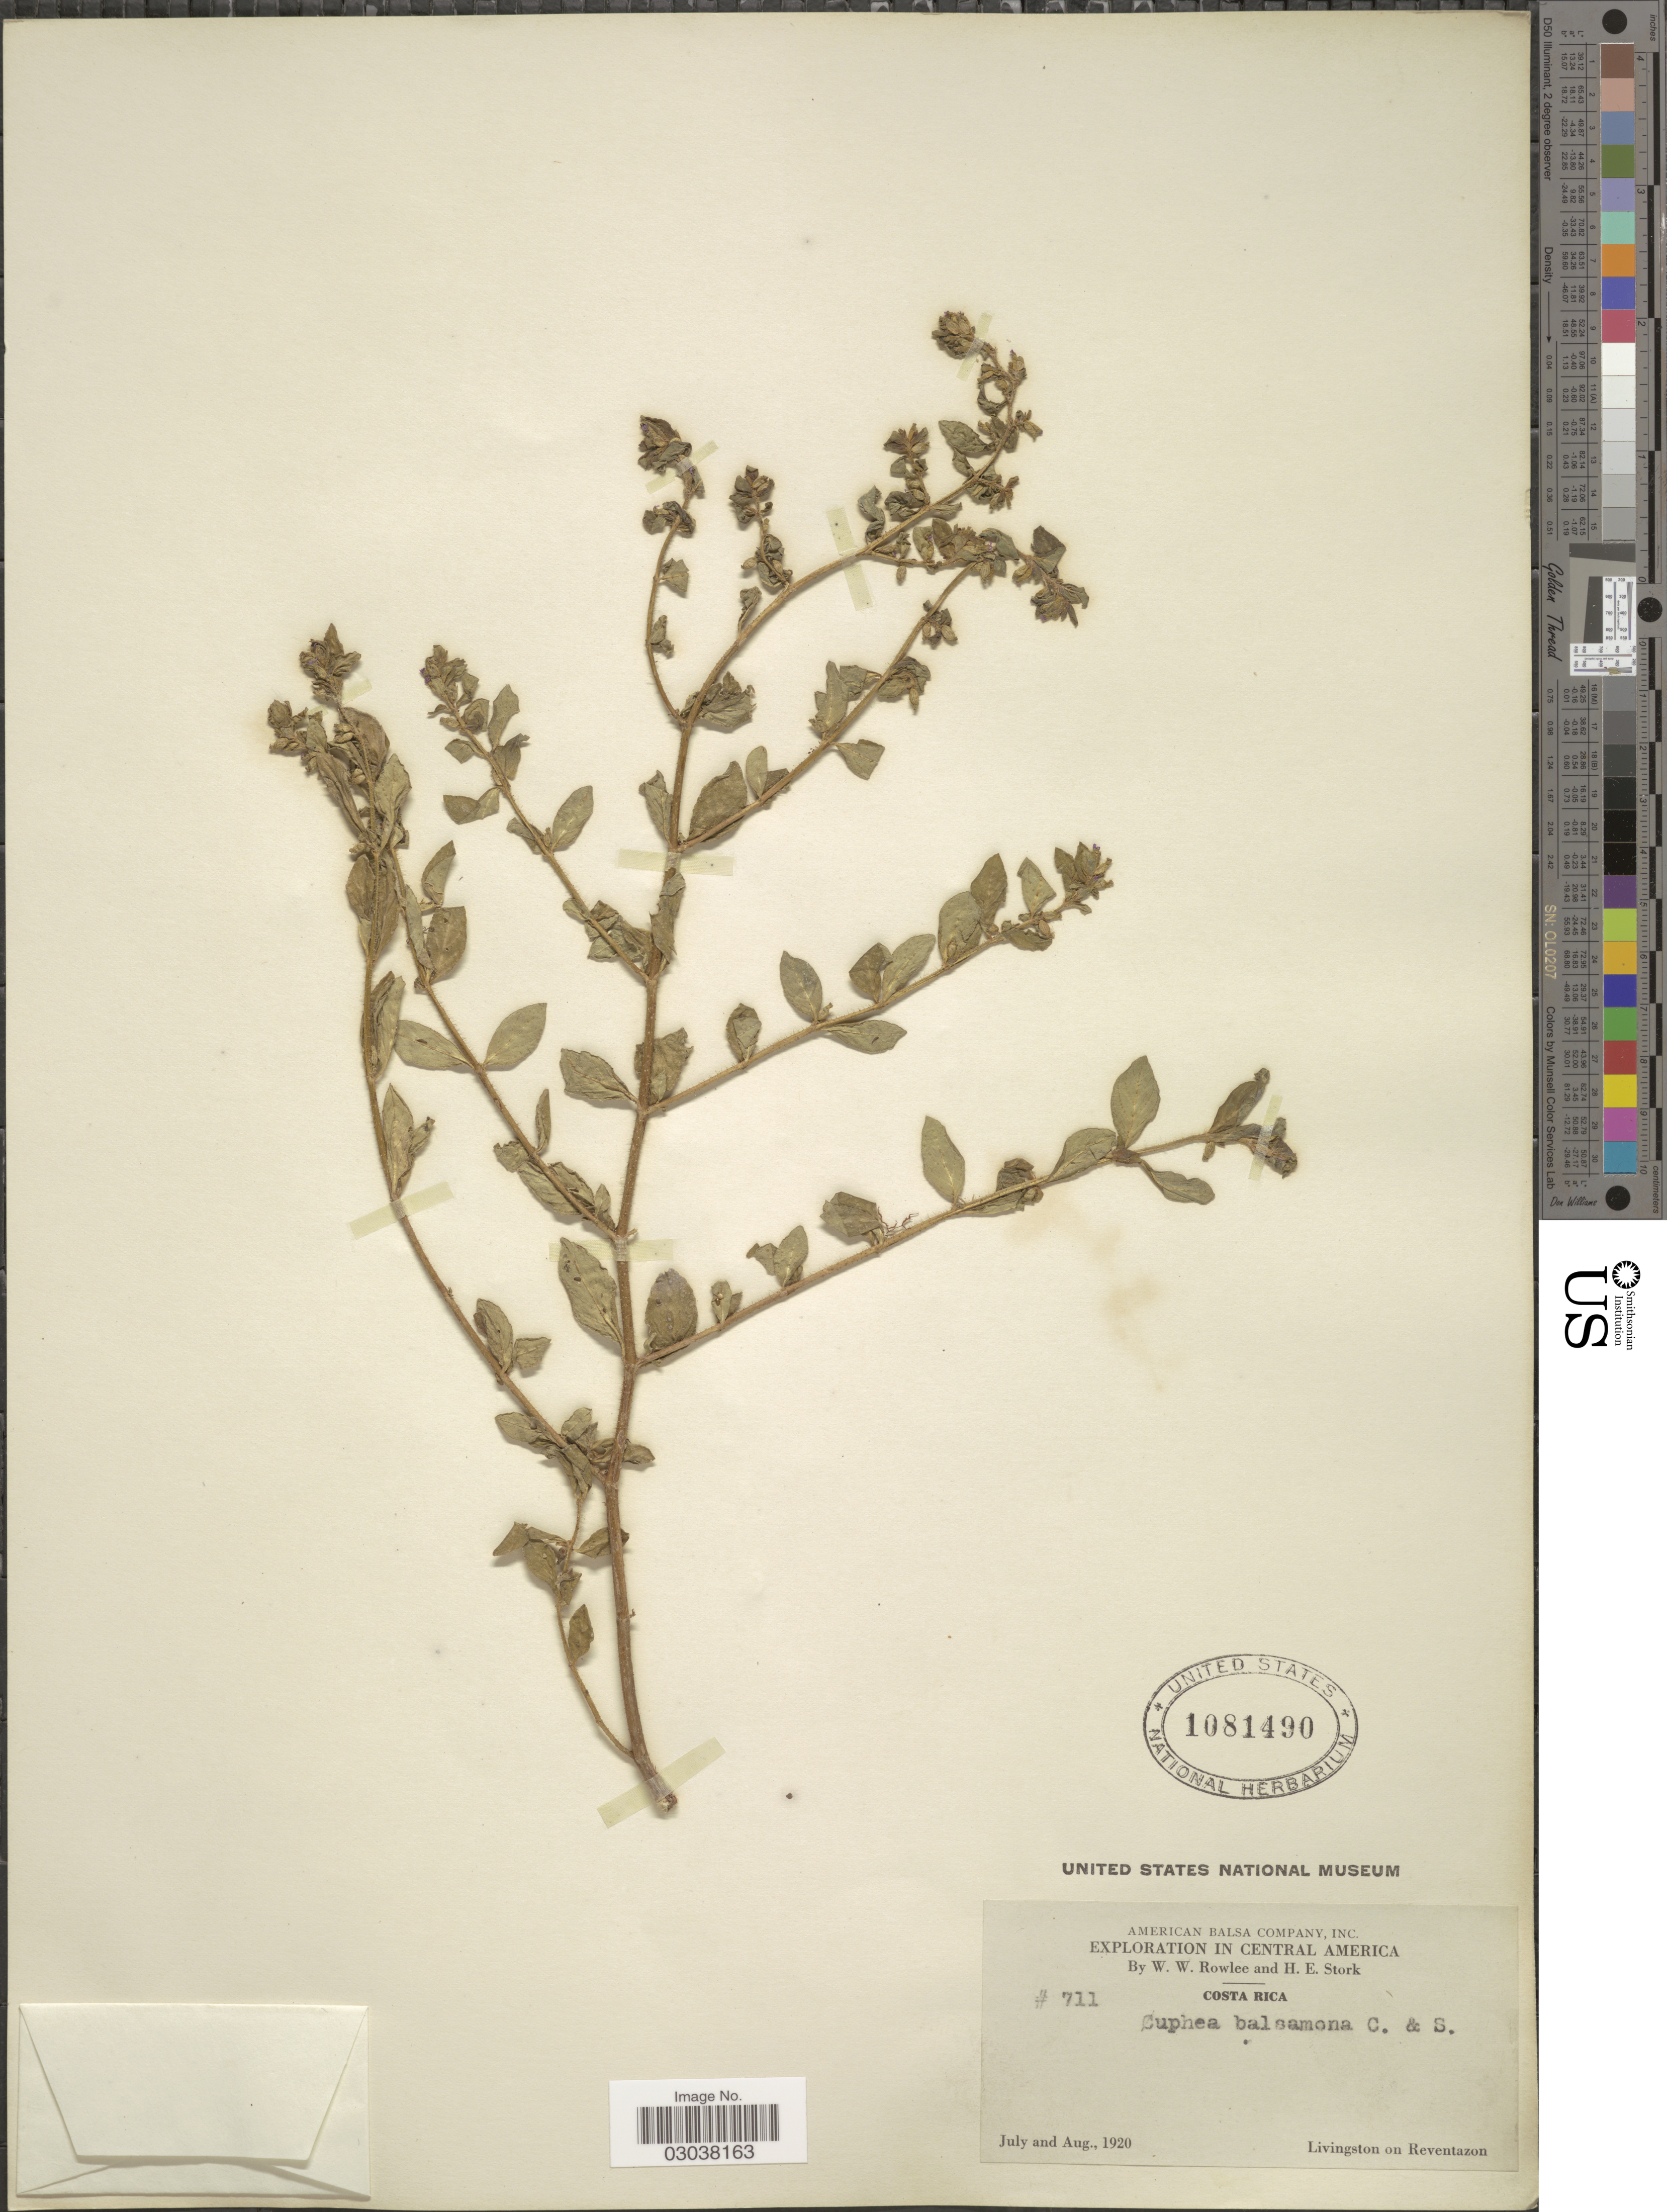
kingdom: Plantae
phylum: Tracheophyta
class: Magnoliopsida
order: Myrtales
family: Lythraceae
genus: Cuphea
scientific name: Cuphea carthagenensis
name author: (Jacq.) J.F. Macbr.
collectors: W. W. Rowlee & H. E. Stork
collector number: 711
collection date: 1920-07/1920-08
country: Costa Rica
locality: Livingston on Reventazon.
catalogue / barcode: US 1081490